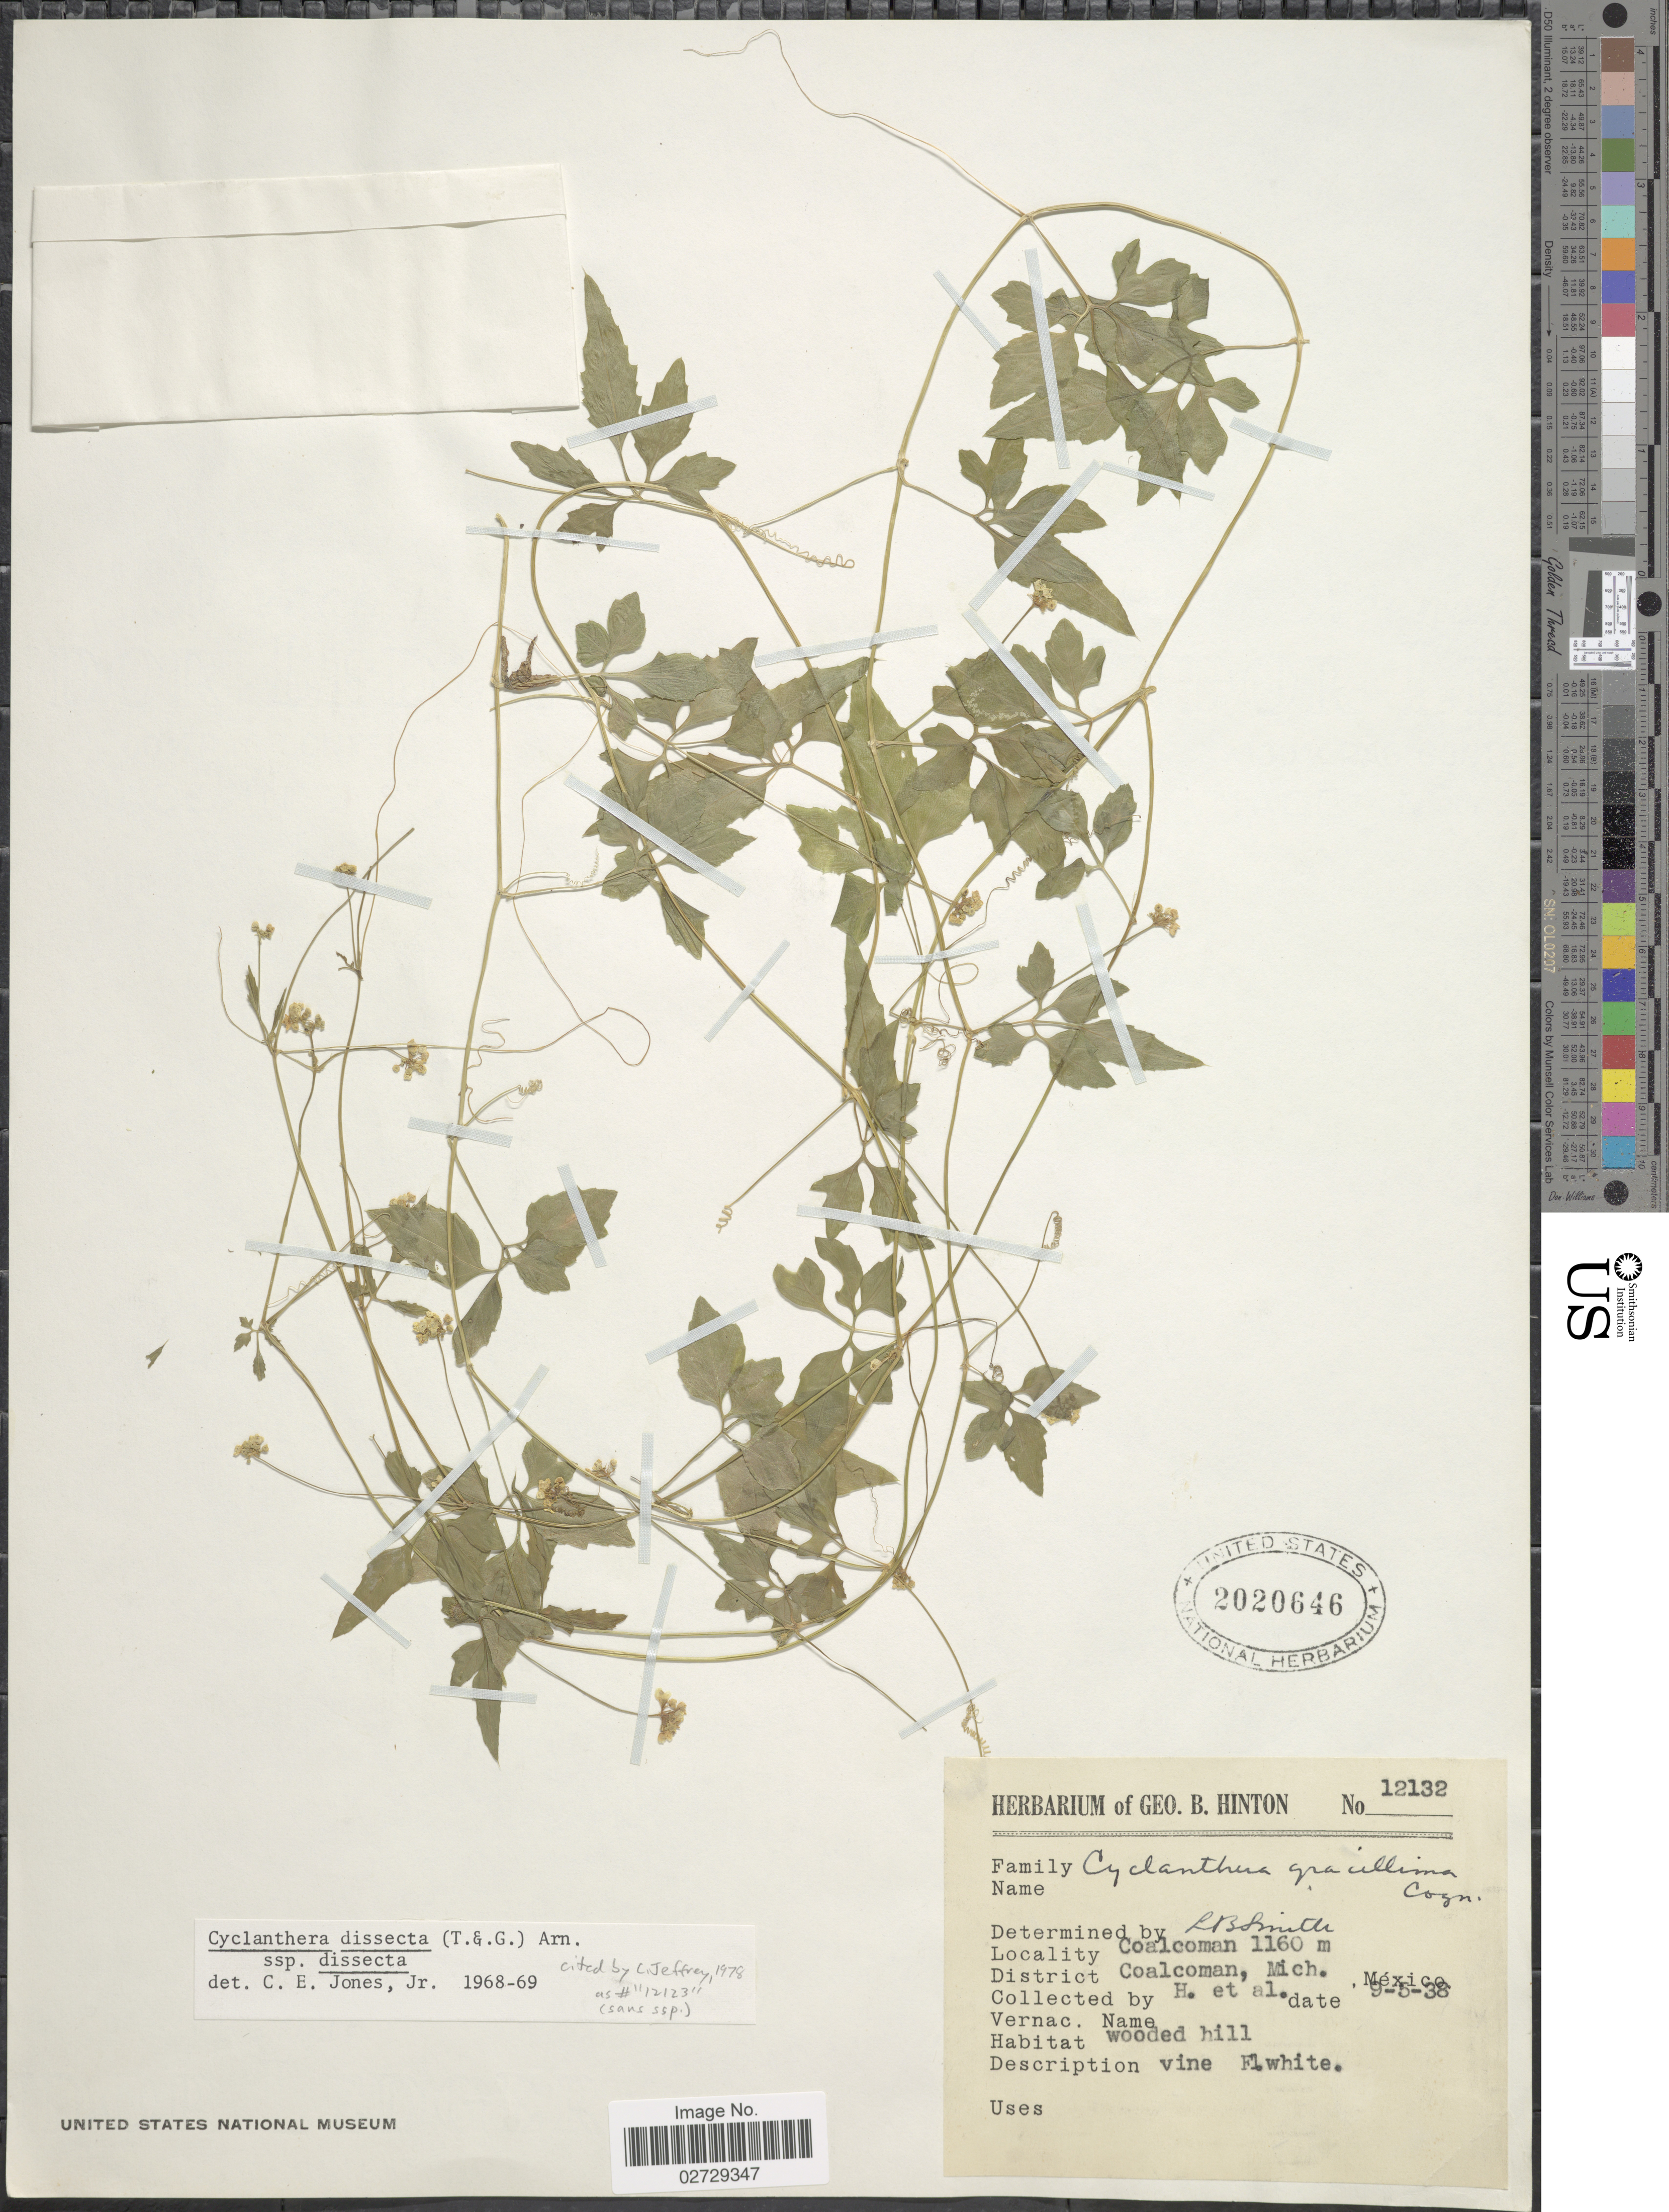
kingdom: Plantae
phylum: Tracheophyta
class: Magnoliopsida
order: Cucurbitales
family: Cucurbitaceae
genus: Cyclanthera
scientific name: Cyclanthera dissecta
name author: (Torr. & A. Gray) Arn.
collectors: G. B. Hinton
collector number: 12132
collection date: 1938-09-05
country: Mexico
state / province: Michoacán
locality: Coalcoman. District: Coalcoman.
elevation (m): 1160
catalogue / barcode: US 2020646